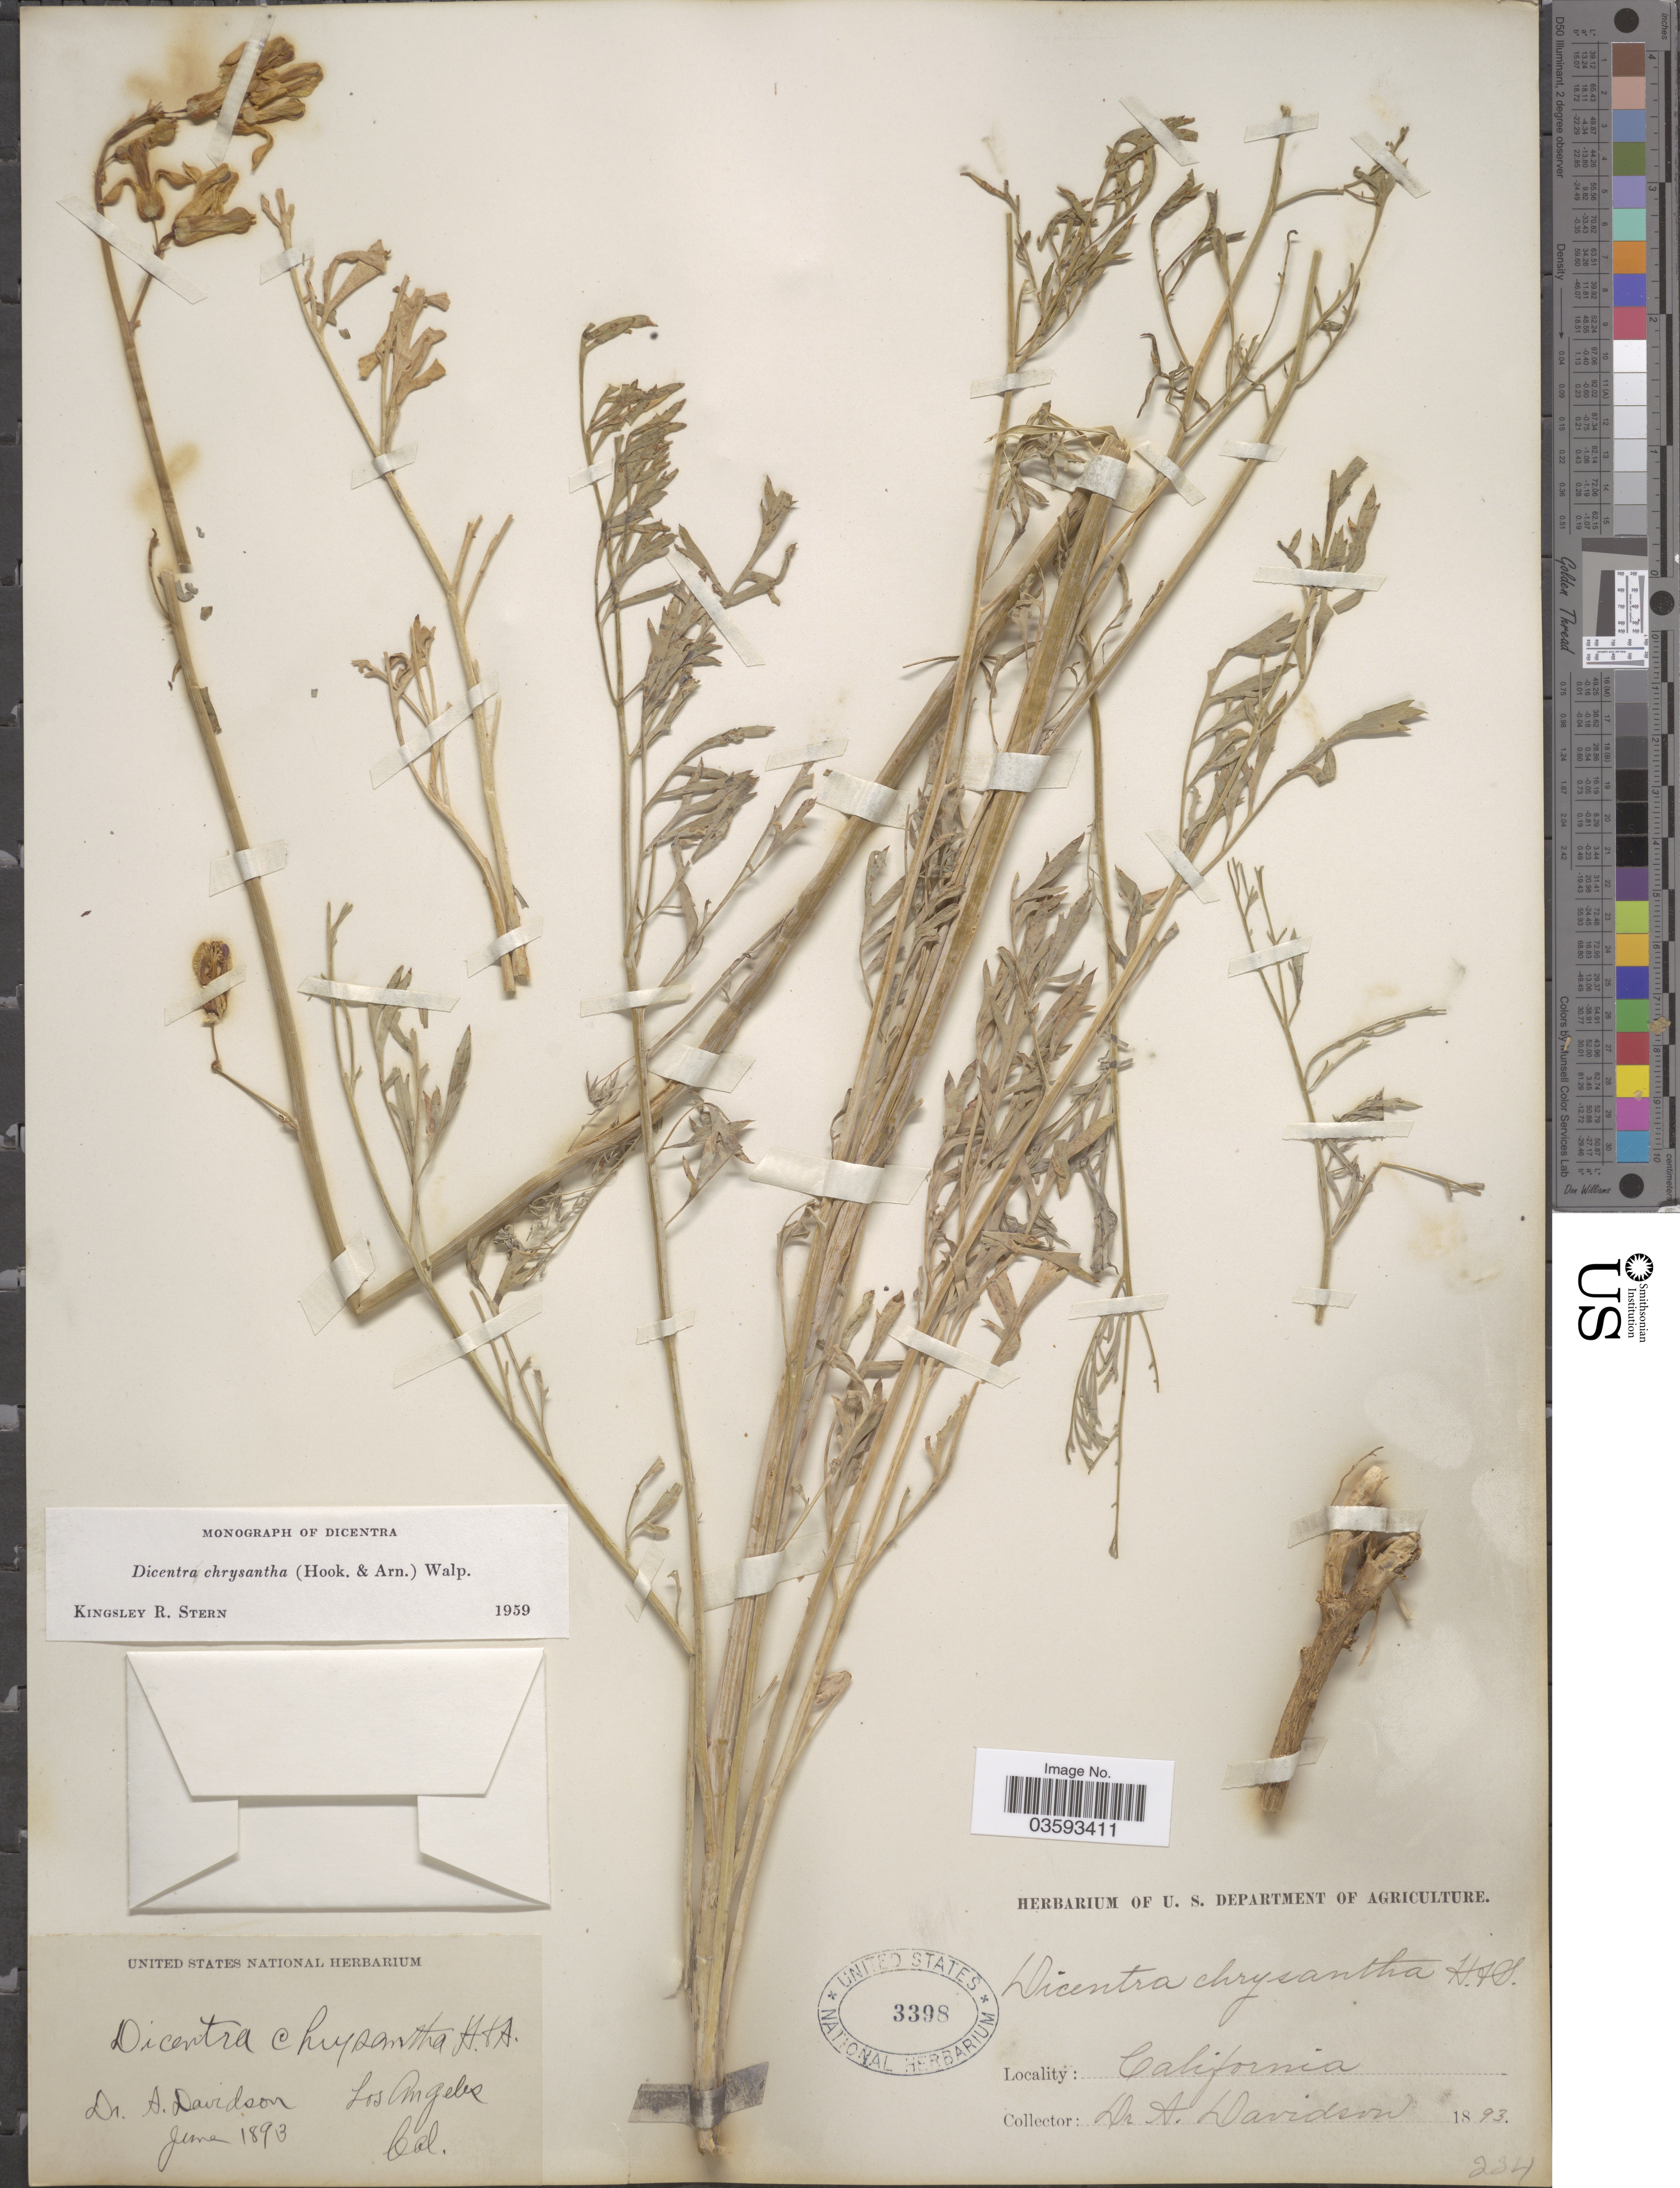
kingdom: Plantae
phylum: Tracheophyta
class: Magnoliopsida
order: Ranunculales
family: Papaveraceae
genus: Ehrendorferia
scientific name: Ehrendorferia chrysantha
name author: (Hook. & Arn.) Rylander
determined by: Strong, M. T., (US), Smithsonian Institution - National Museum of Natural History (UNITED STATES)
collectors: A. Davidson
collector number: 234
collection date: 1893-06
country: United States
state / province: California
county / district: Los Angeles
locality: Los Angeles.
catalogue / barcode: US 3398